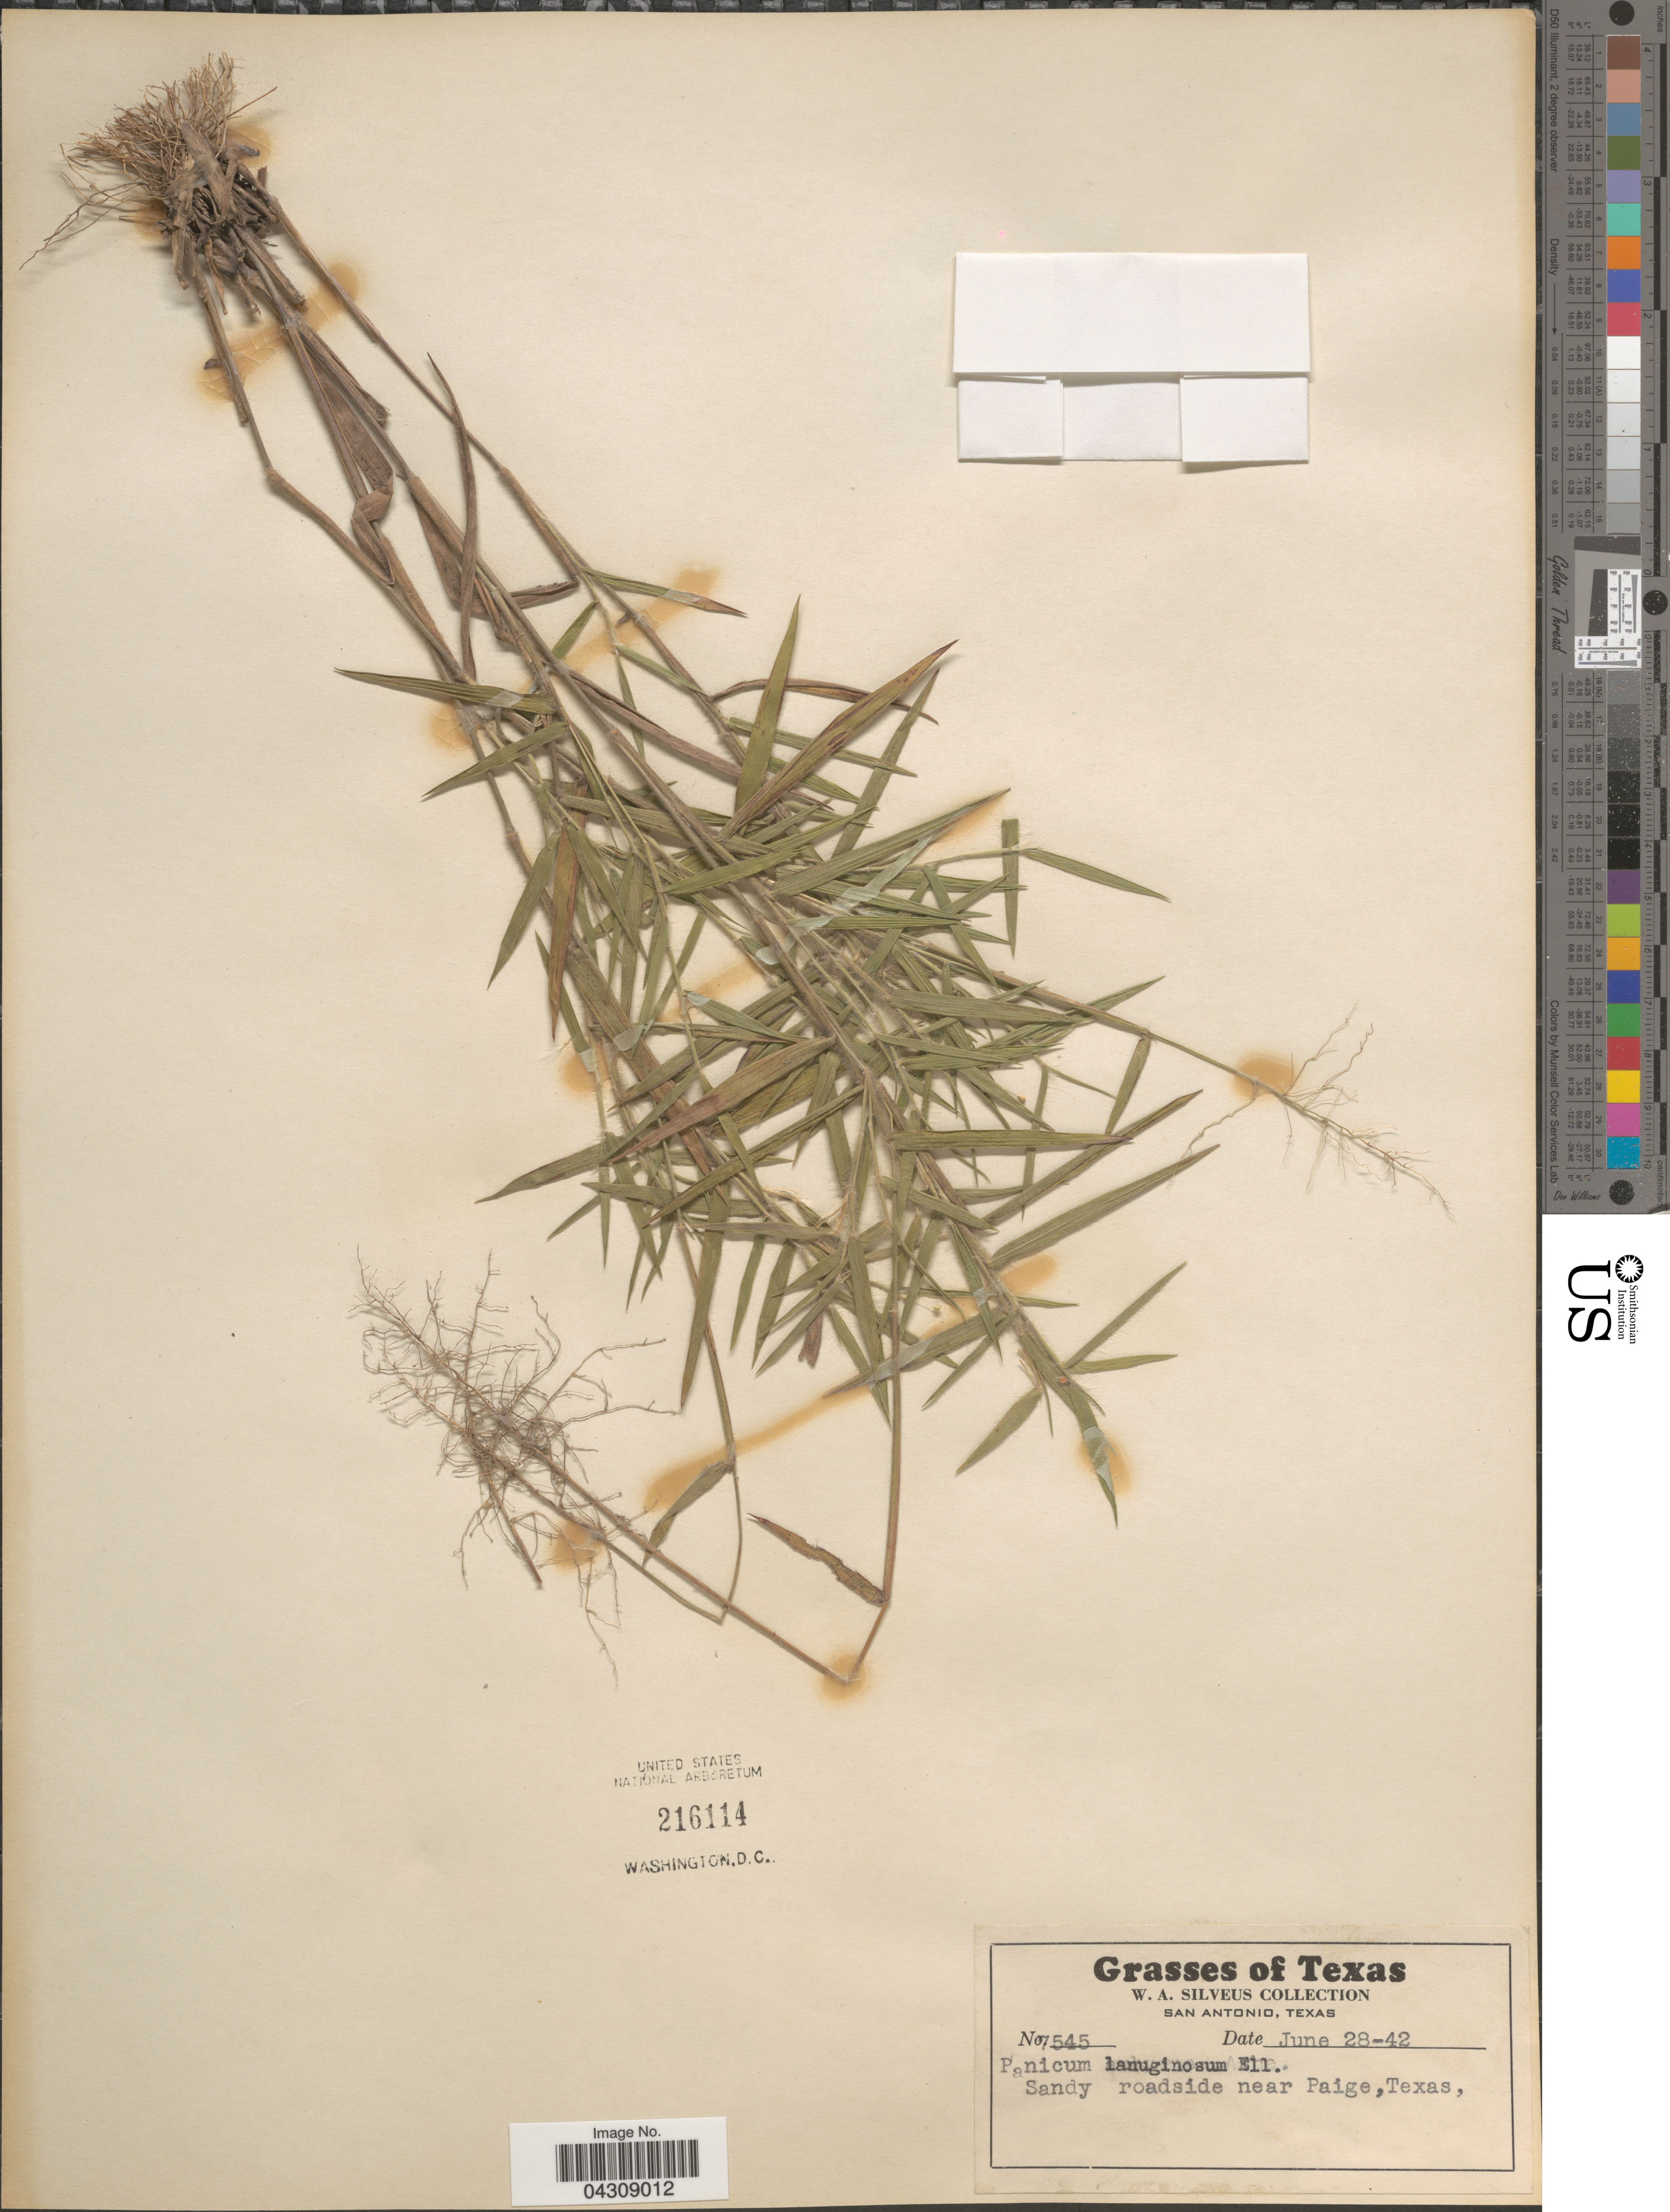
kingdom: Plantae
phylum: Tracheophyta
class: Liliopsida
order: Poales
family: Poaceae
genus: Dichanthelium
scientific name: Dichanthelium acuminatum var. acuminatum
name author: (Sw.) Gould & C.A. Clark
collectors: W. Silveus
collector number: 7545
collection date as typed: Transcribed d/m/y: 28/6/42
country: United States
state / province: Texas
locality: Sandy roadside near Paige.